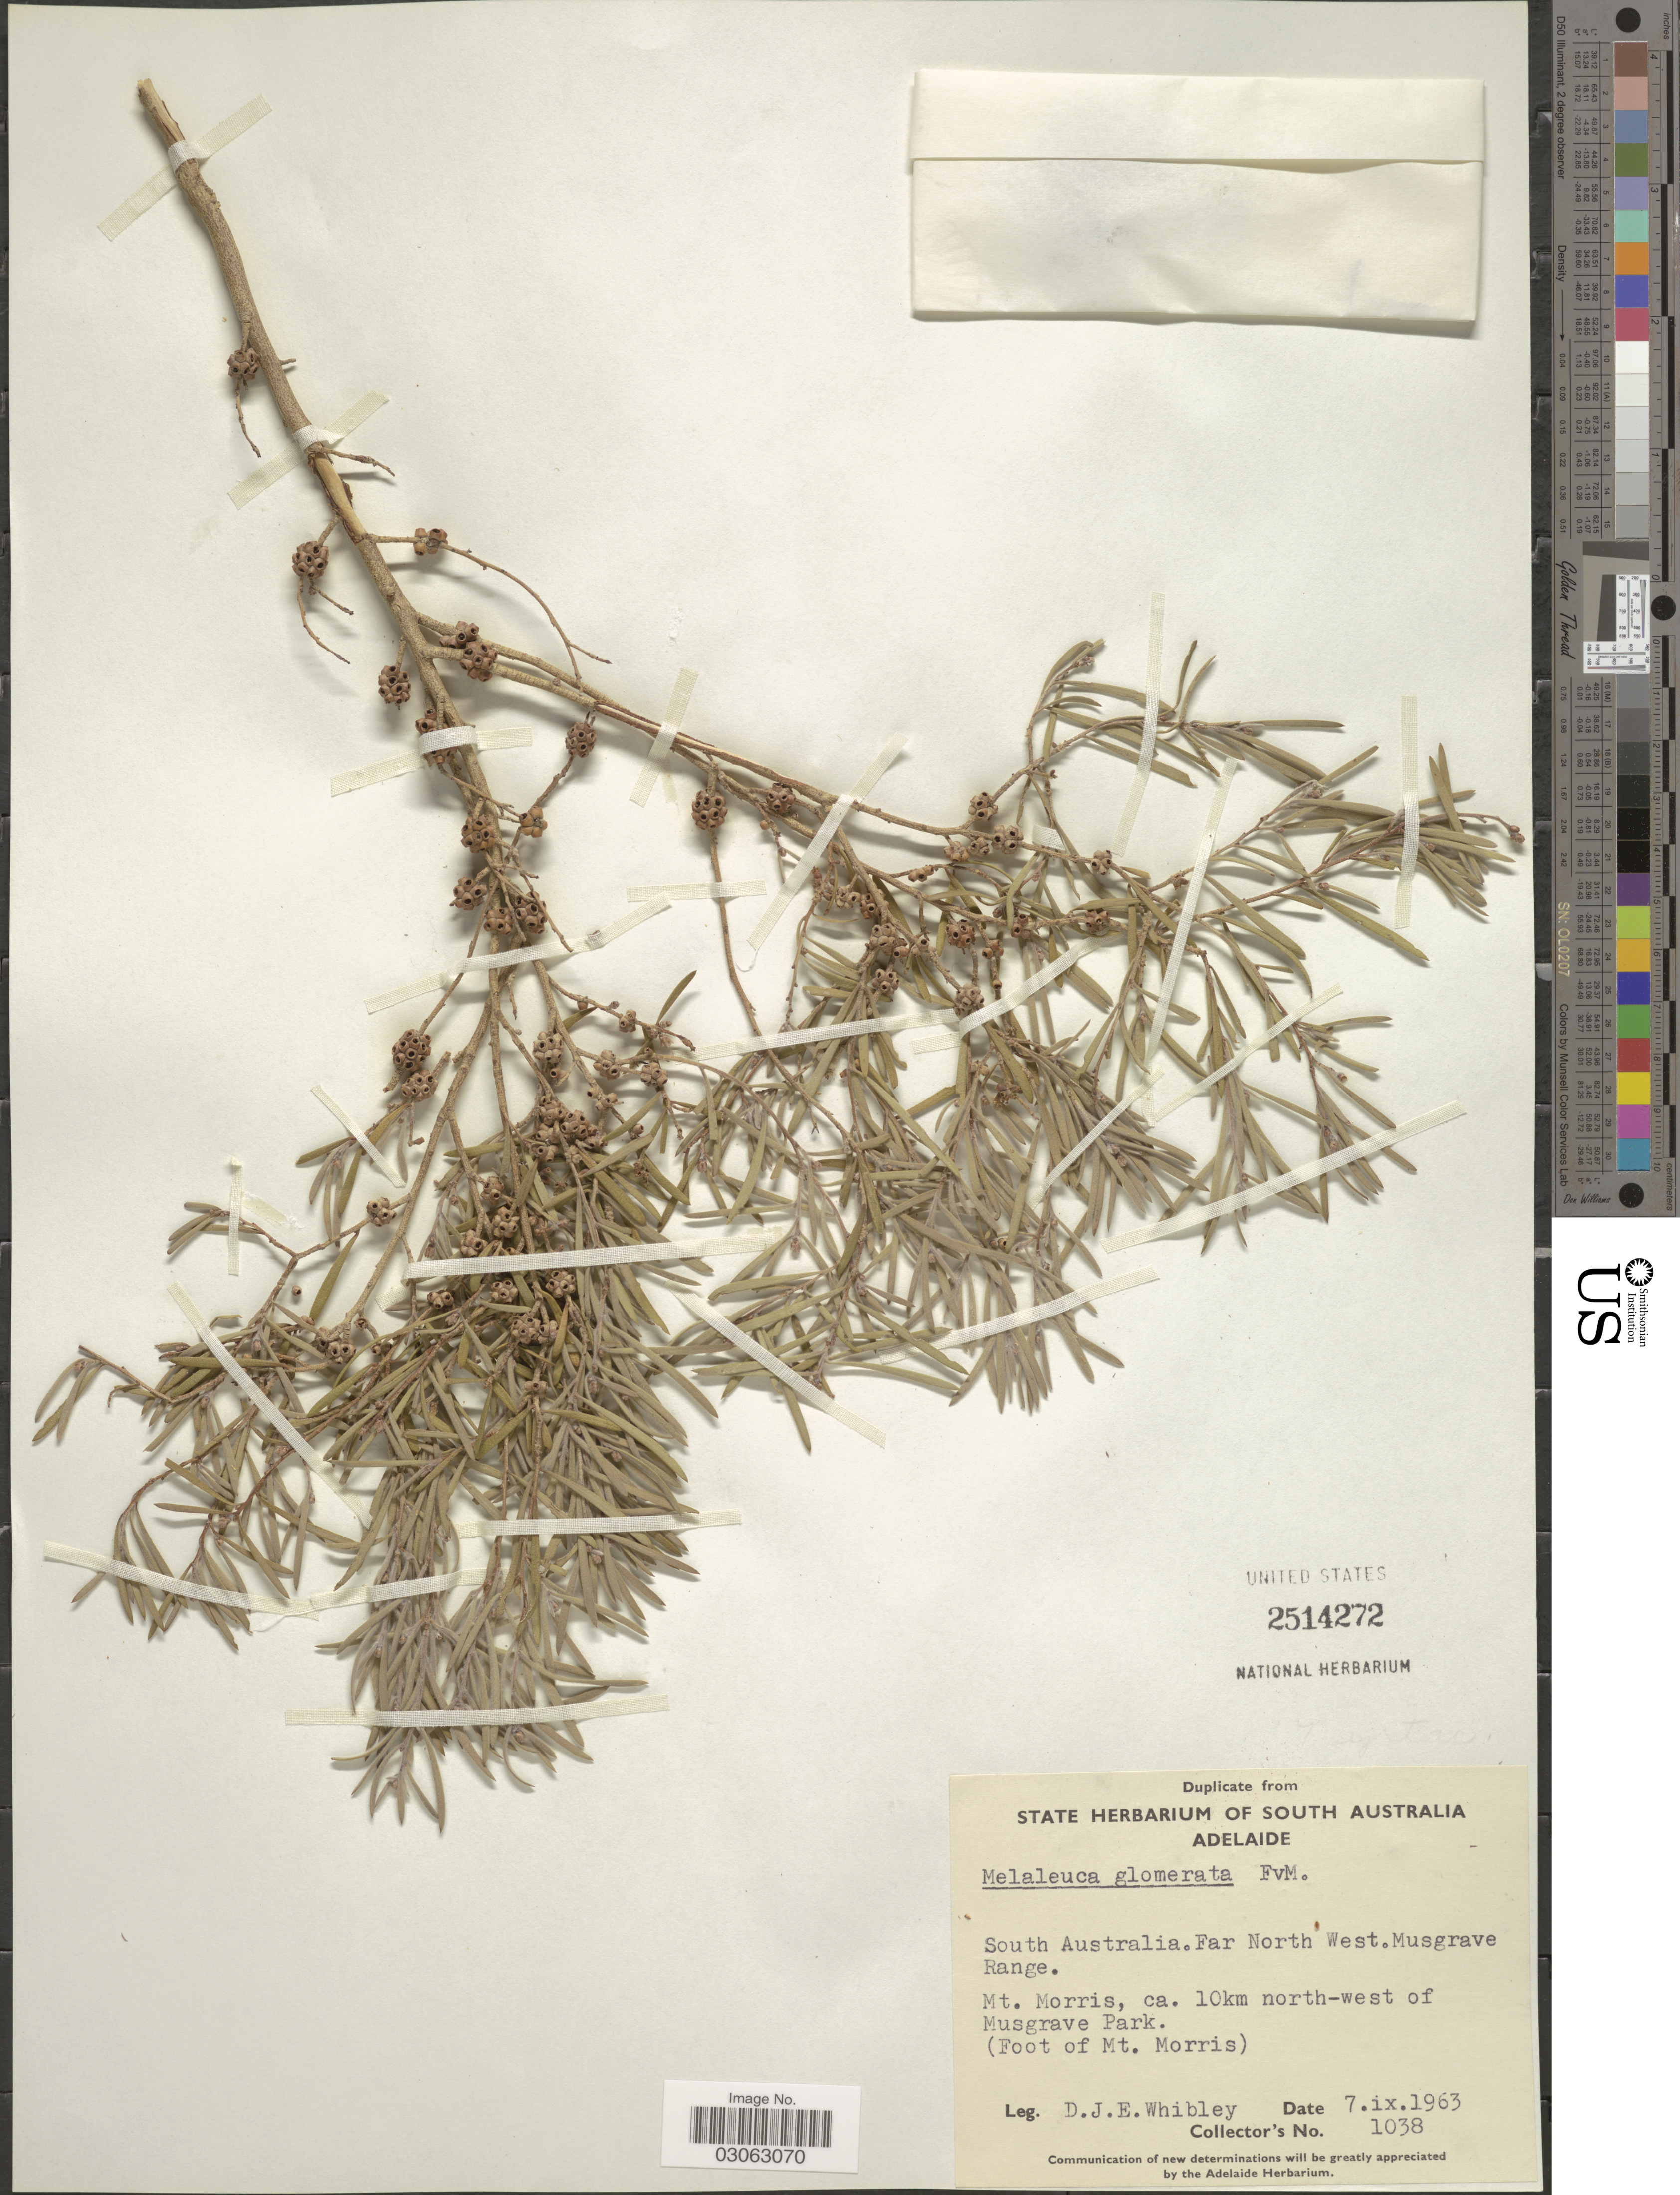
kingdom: Plantae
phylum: Tracheophyta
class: Magnoliopsida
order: Myrtales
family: Myrtaceae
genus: Melaleuca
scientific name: Melaleuca glomerata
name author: F. Muell.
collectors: D. Whibley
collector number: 1038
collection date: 1963-09-07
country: Australia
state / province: South Australia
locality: Far North West. Musgrave Range. Mt. Morris, ca. 10 km north-west of Musgrave Park (Foot of Mt. Morris).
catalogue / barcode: US 2514272